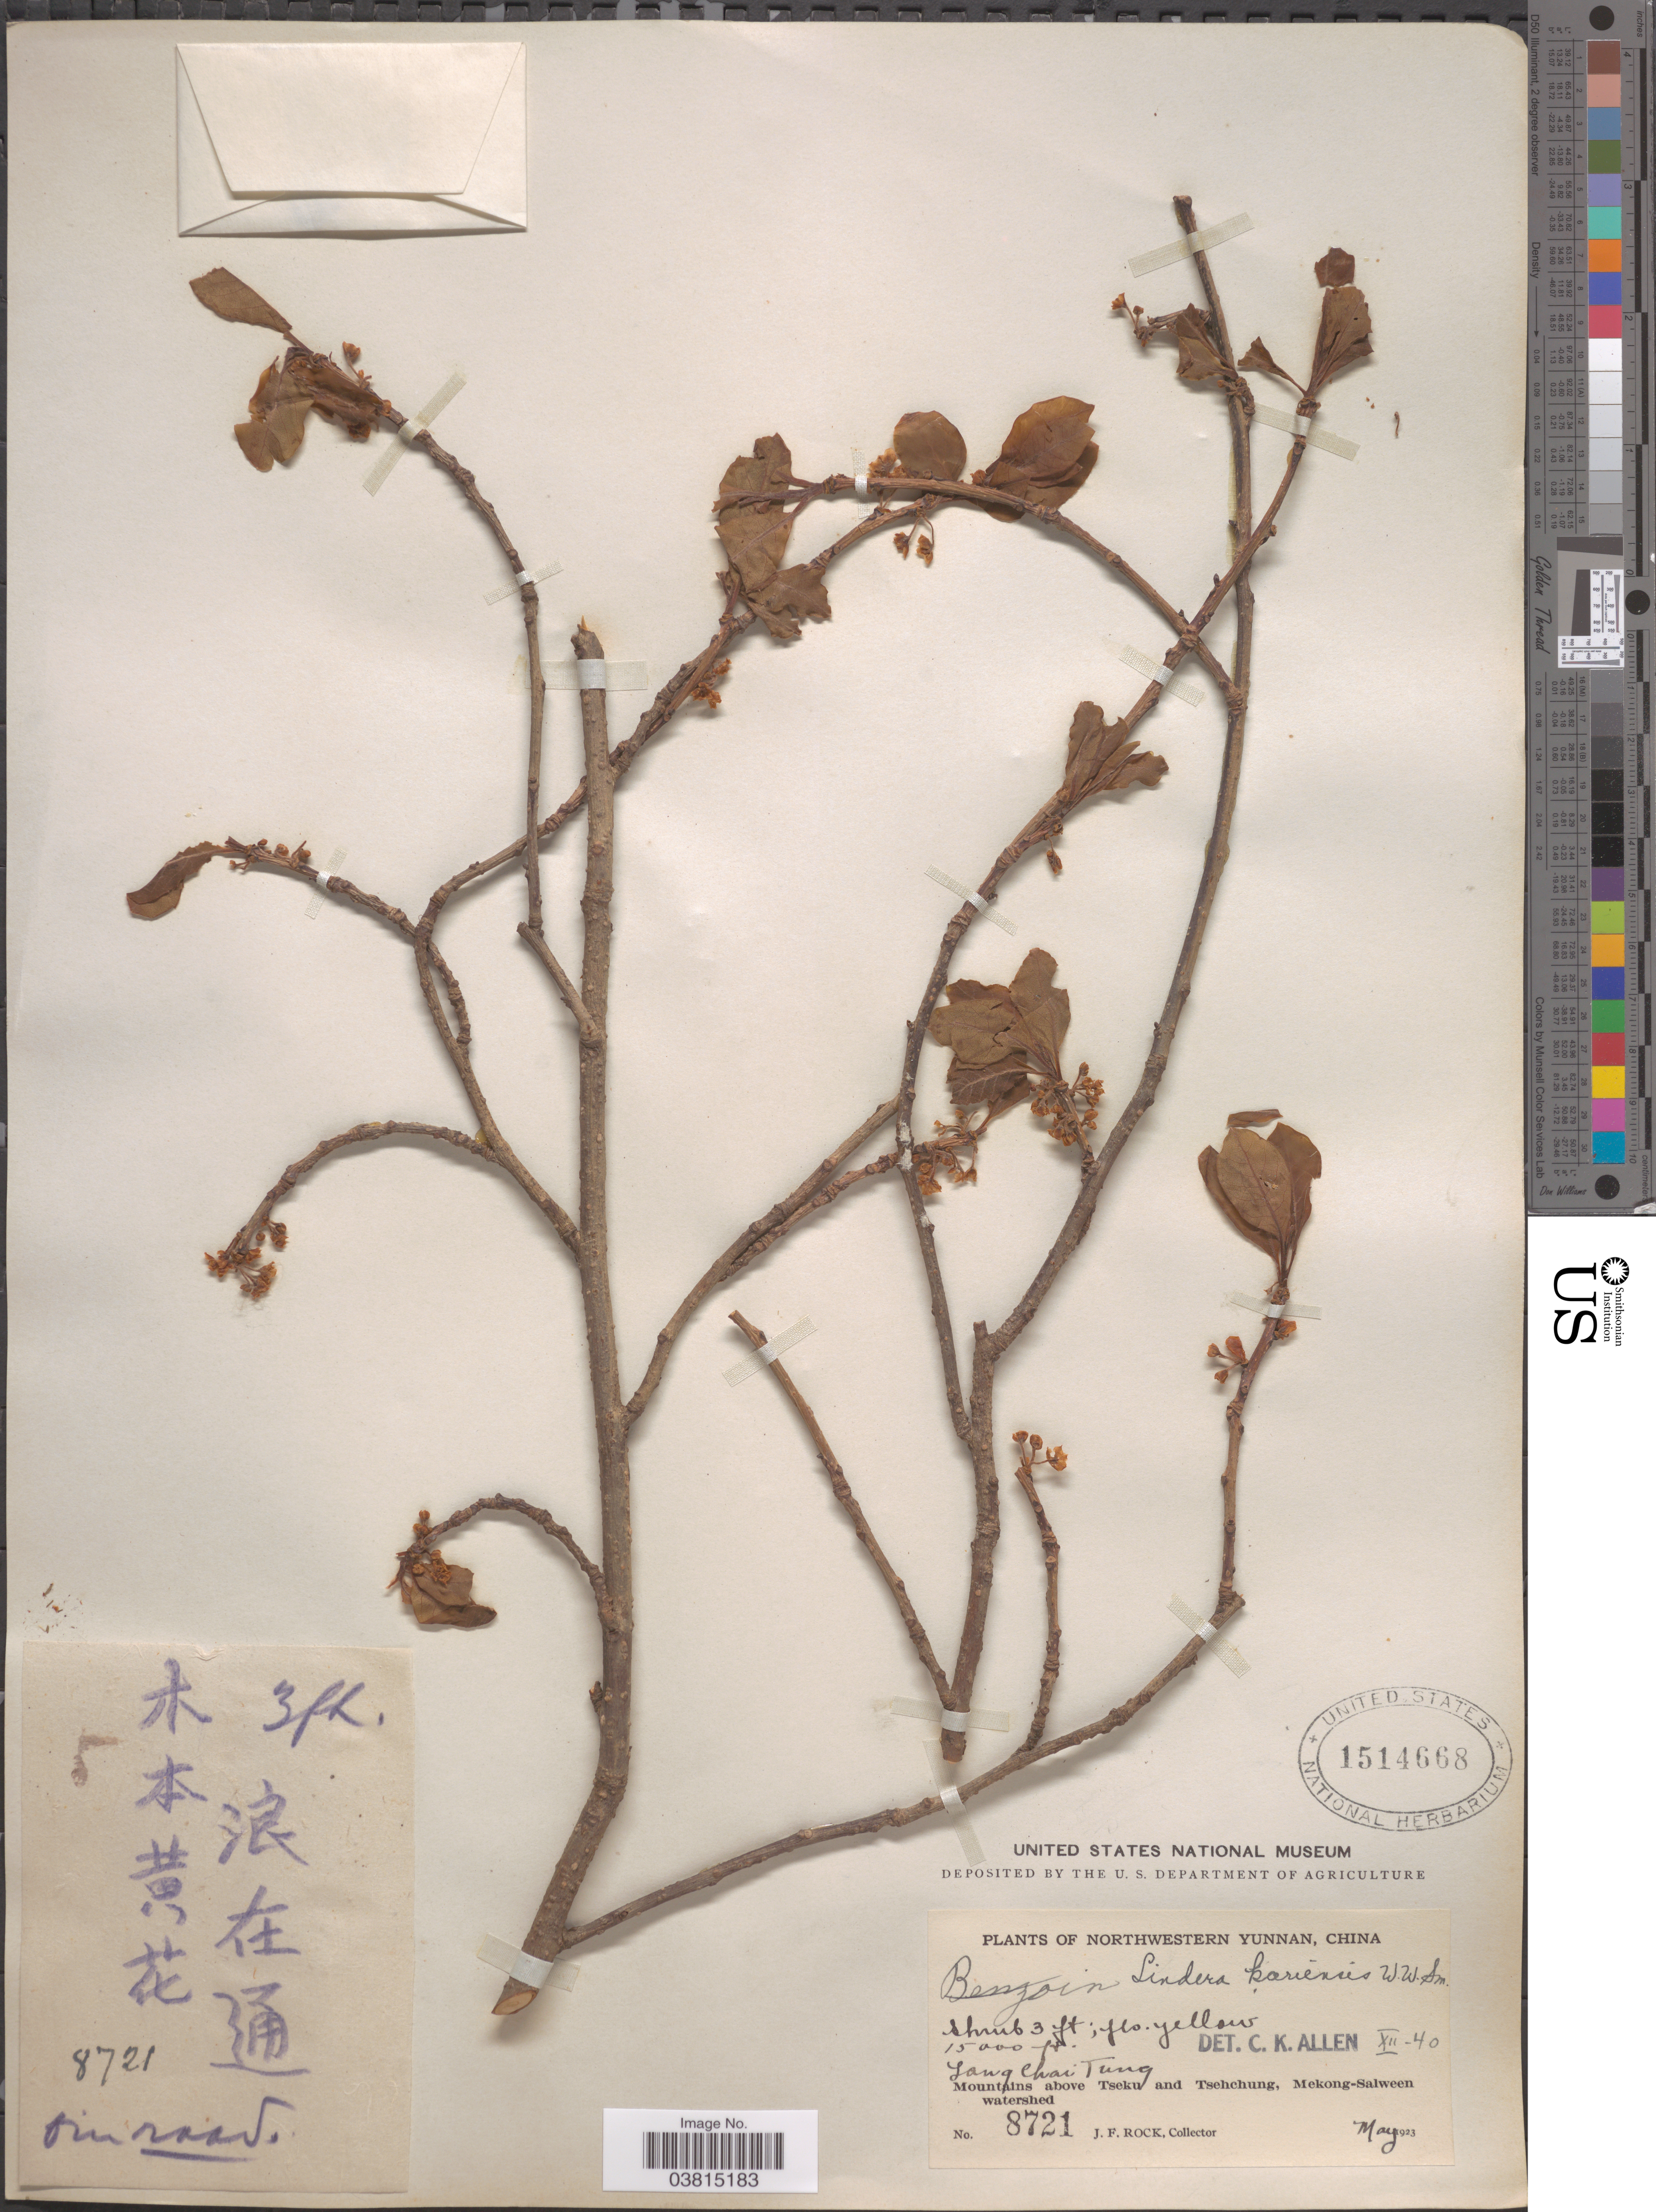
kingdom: Plantae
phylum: Tracheophyta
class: Magnoliopsida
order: Laurales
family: Lauraceae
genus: Lindera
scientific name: Lindera kariensis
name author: W.W. Sm.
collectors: J. Rock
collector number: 8721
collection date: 1923-05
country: China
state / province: Yunnan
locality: Northwestern Yunnan. Yang Chai Tung. Mountains above Tseku and Tsehchung, Mekong-Salween watershed.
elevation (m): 4572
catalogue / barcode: US 1514668